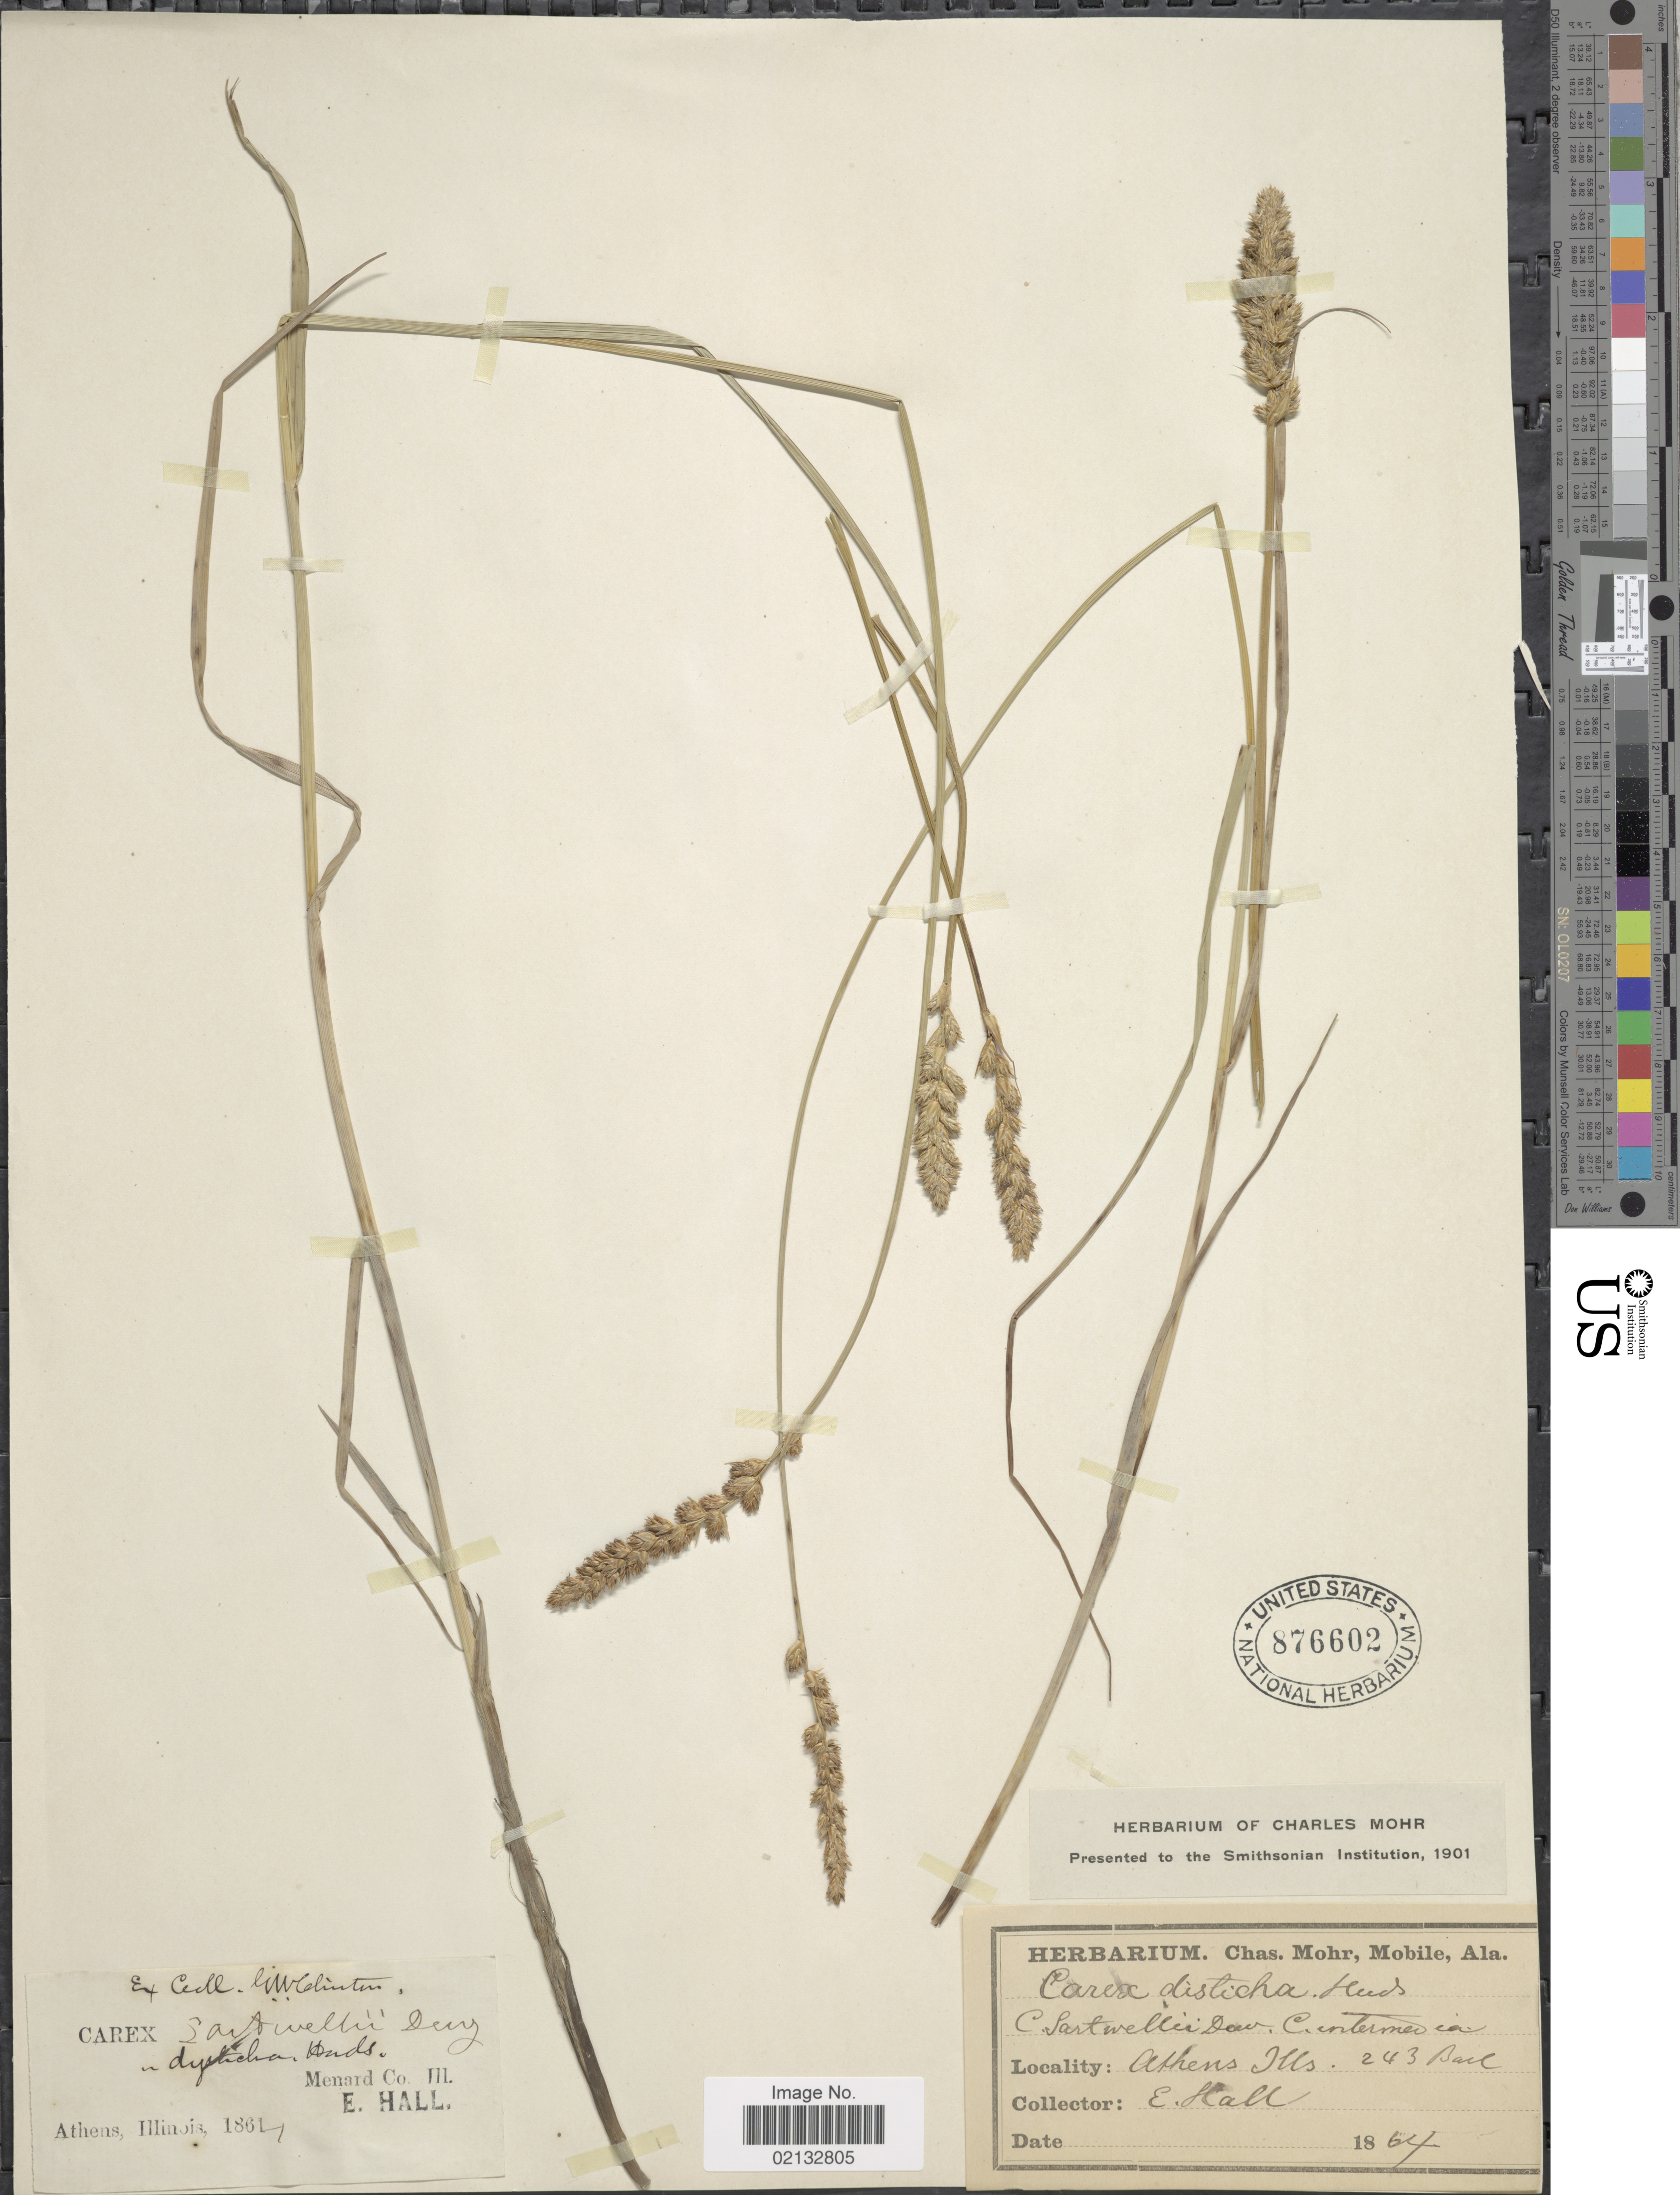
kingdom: Plantae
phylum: Tracheophyta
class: Liliopsida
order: Poales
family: Cyperaceae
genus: Carex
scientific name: Carex sartwellii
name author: Dewey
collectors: E. Hall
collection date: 1864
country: United States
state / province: Illinois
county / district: Menard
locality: Athens.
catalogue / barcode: US 876602